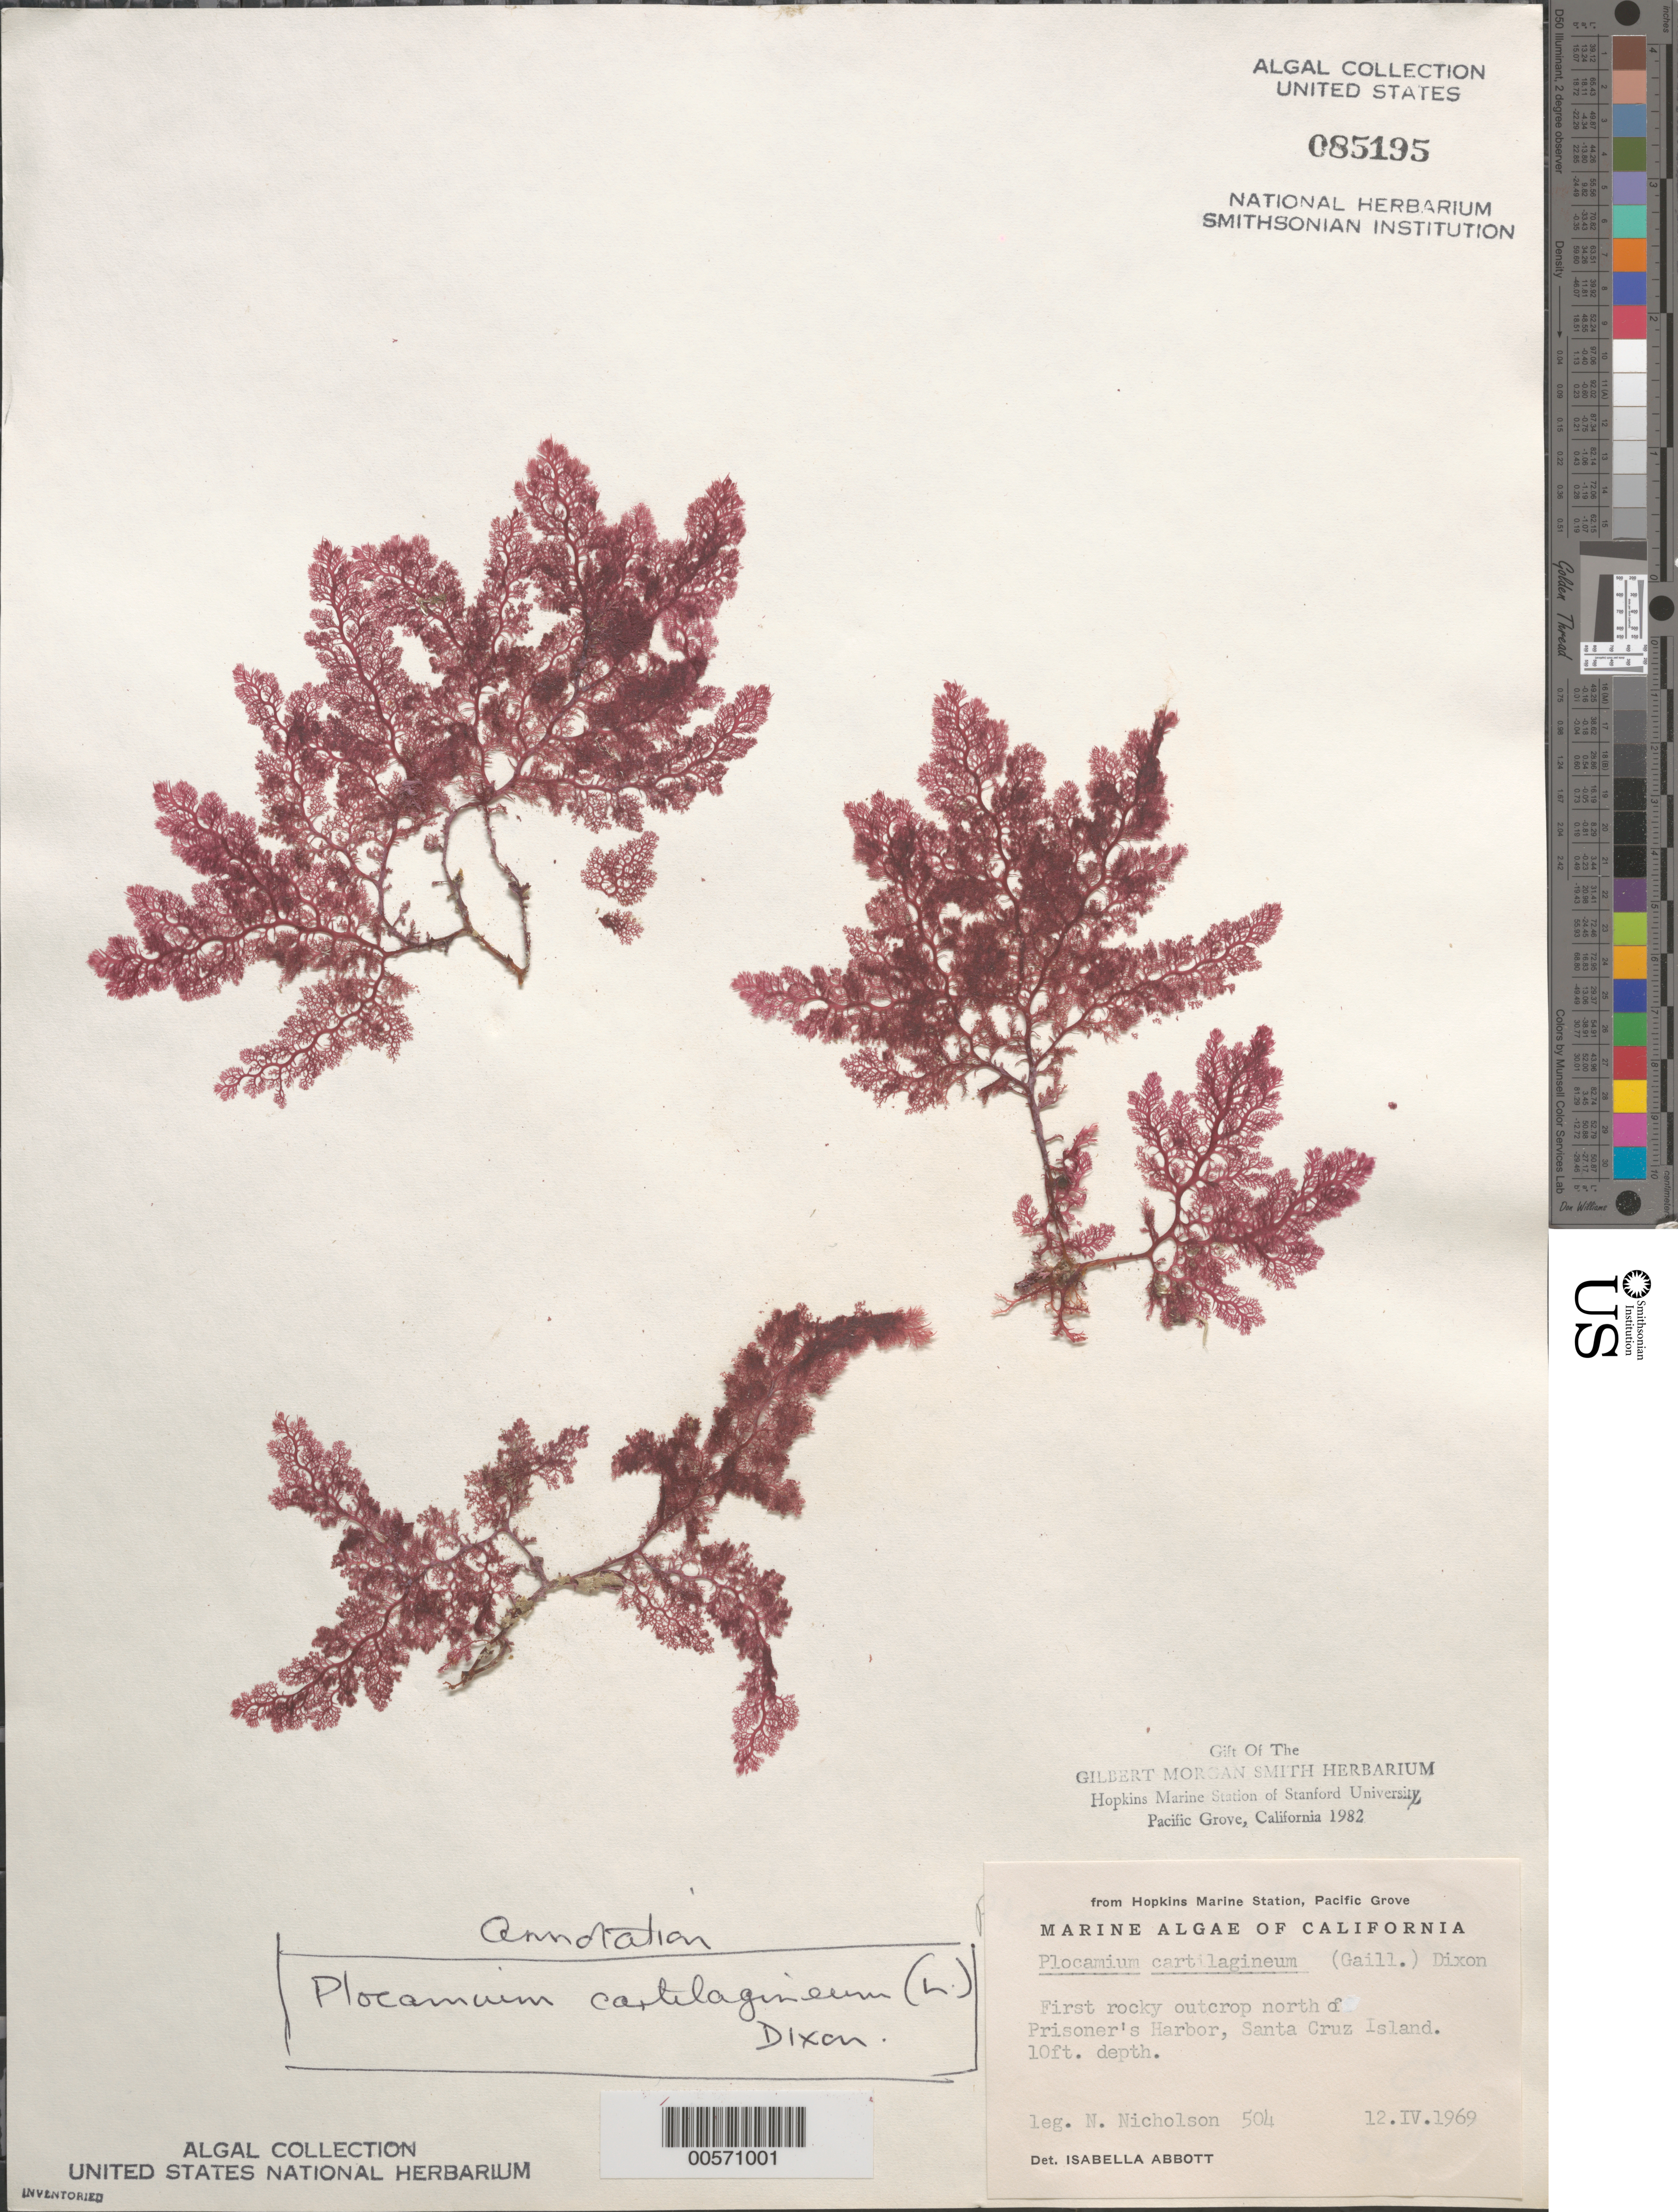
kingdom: Plantae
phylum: Rhodophyta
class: Florideophyceae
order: Plocamiales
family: Plocamiaceae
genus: Plocamium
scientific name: Plocamium cartilagineum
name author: (L.) P.S. Dixon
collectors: N. Nicholson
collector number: Nln 504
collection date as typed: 12 Apr 1969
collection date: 1969-04-12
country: United States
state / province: California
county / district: Santa Barbara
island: Santa Cruz Island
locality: North of Prisoner's Harbor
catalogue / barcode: US 85195